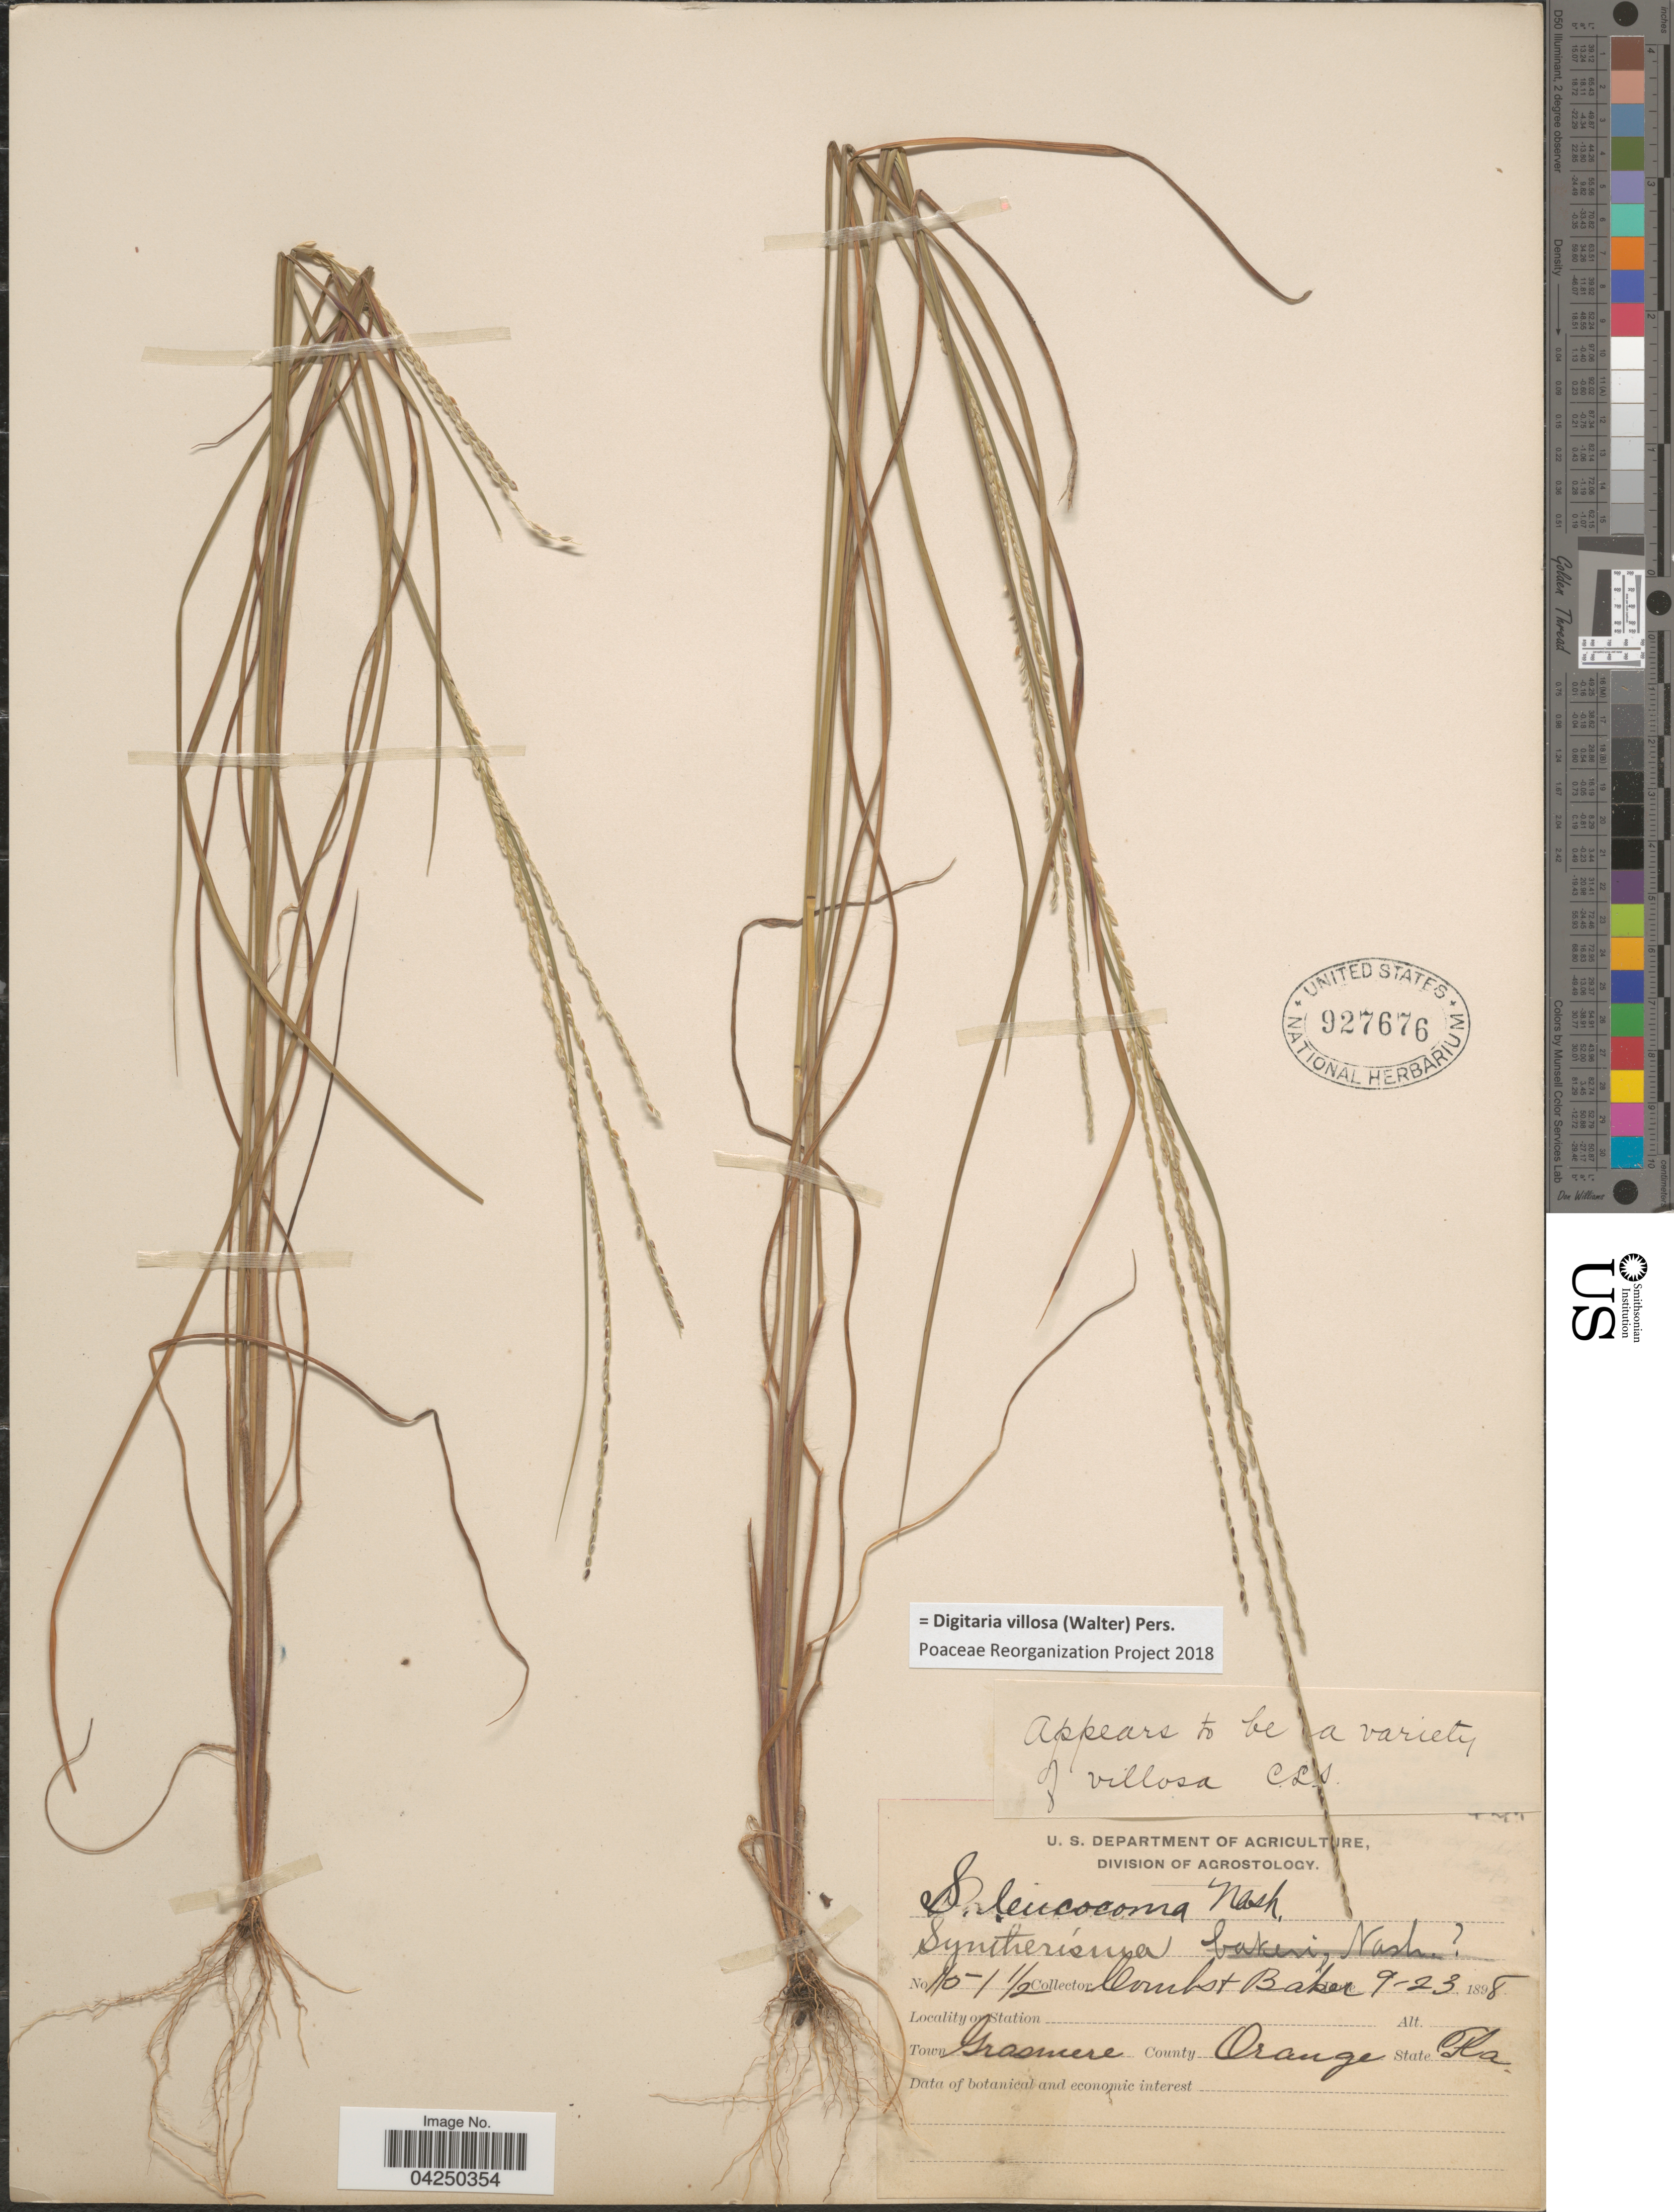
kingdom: Plantae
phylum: Tracheophyta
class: Liliopsida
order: Poales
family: Poaceae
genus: Digitaria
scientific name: Digitaria villosa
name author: (Walter) Pers.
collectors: -. Combs & -- Baker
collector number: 110-1½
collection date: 1898-09-23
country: United States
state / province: Florida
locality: Town Grasmere. County Orange.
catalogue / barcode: US 927676